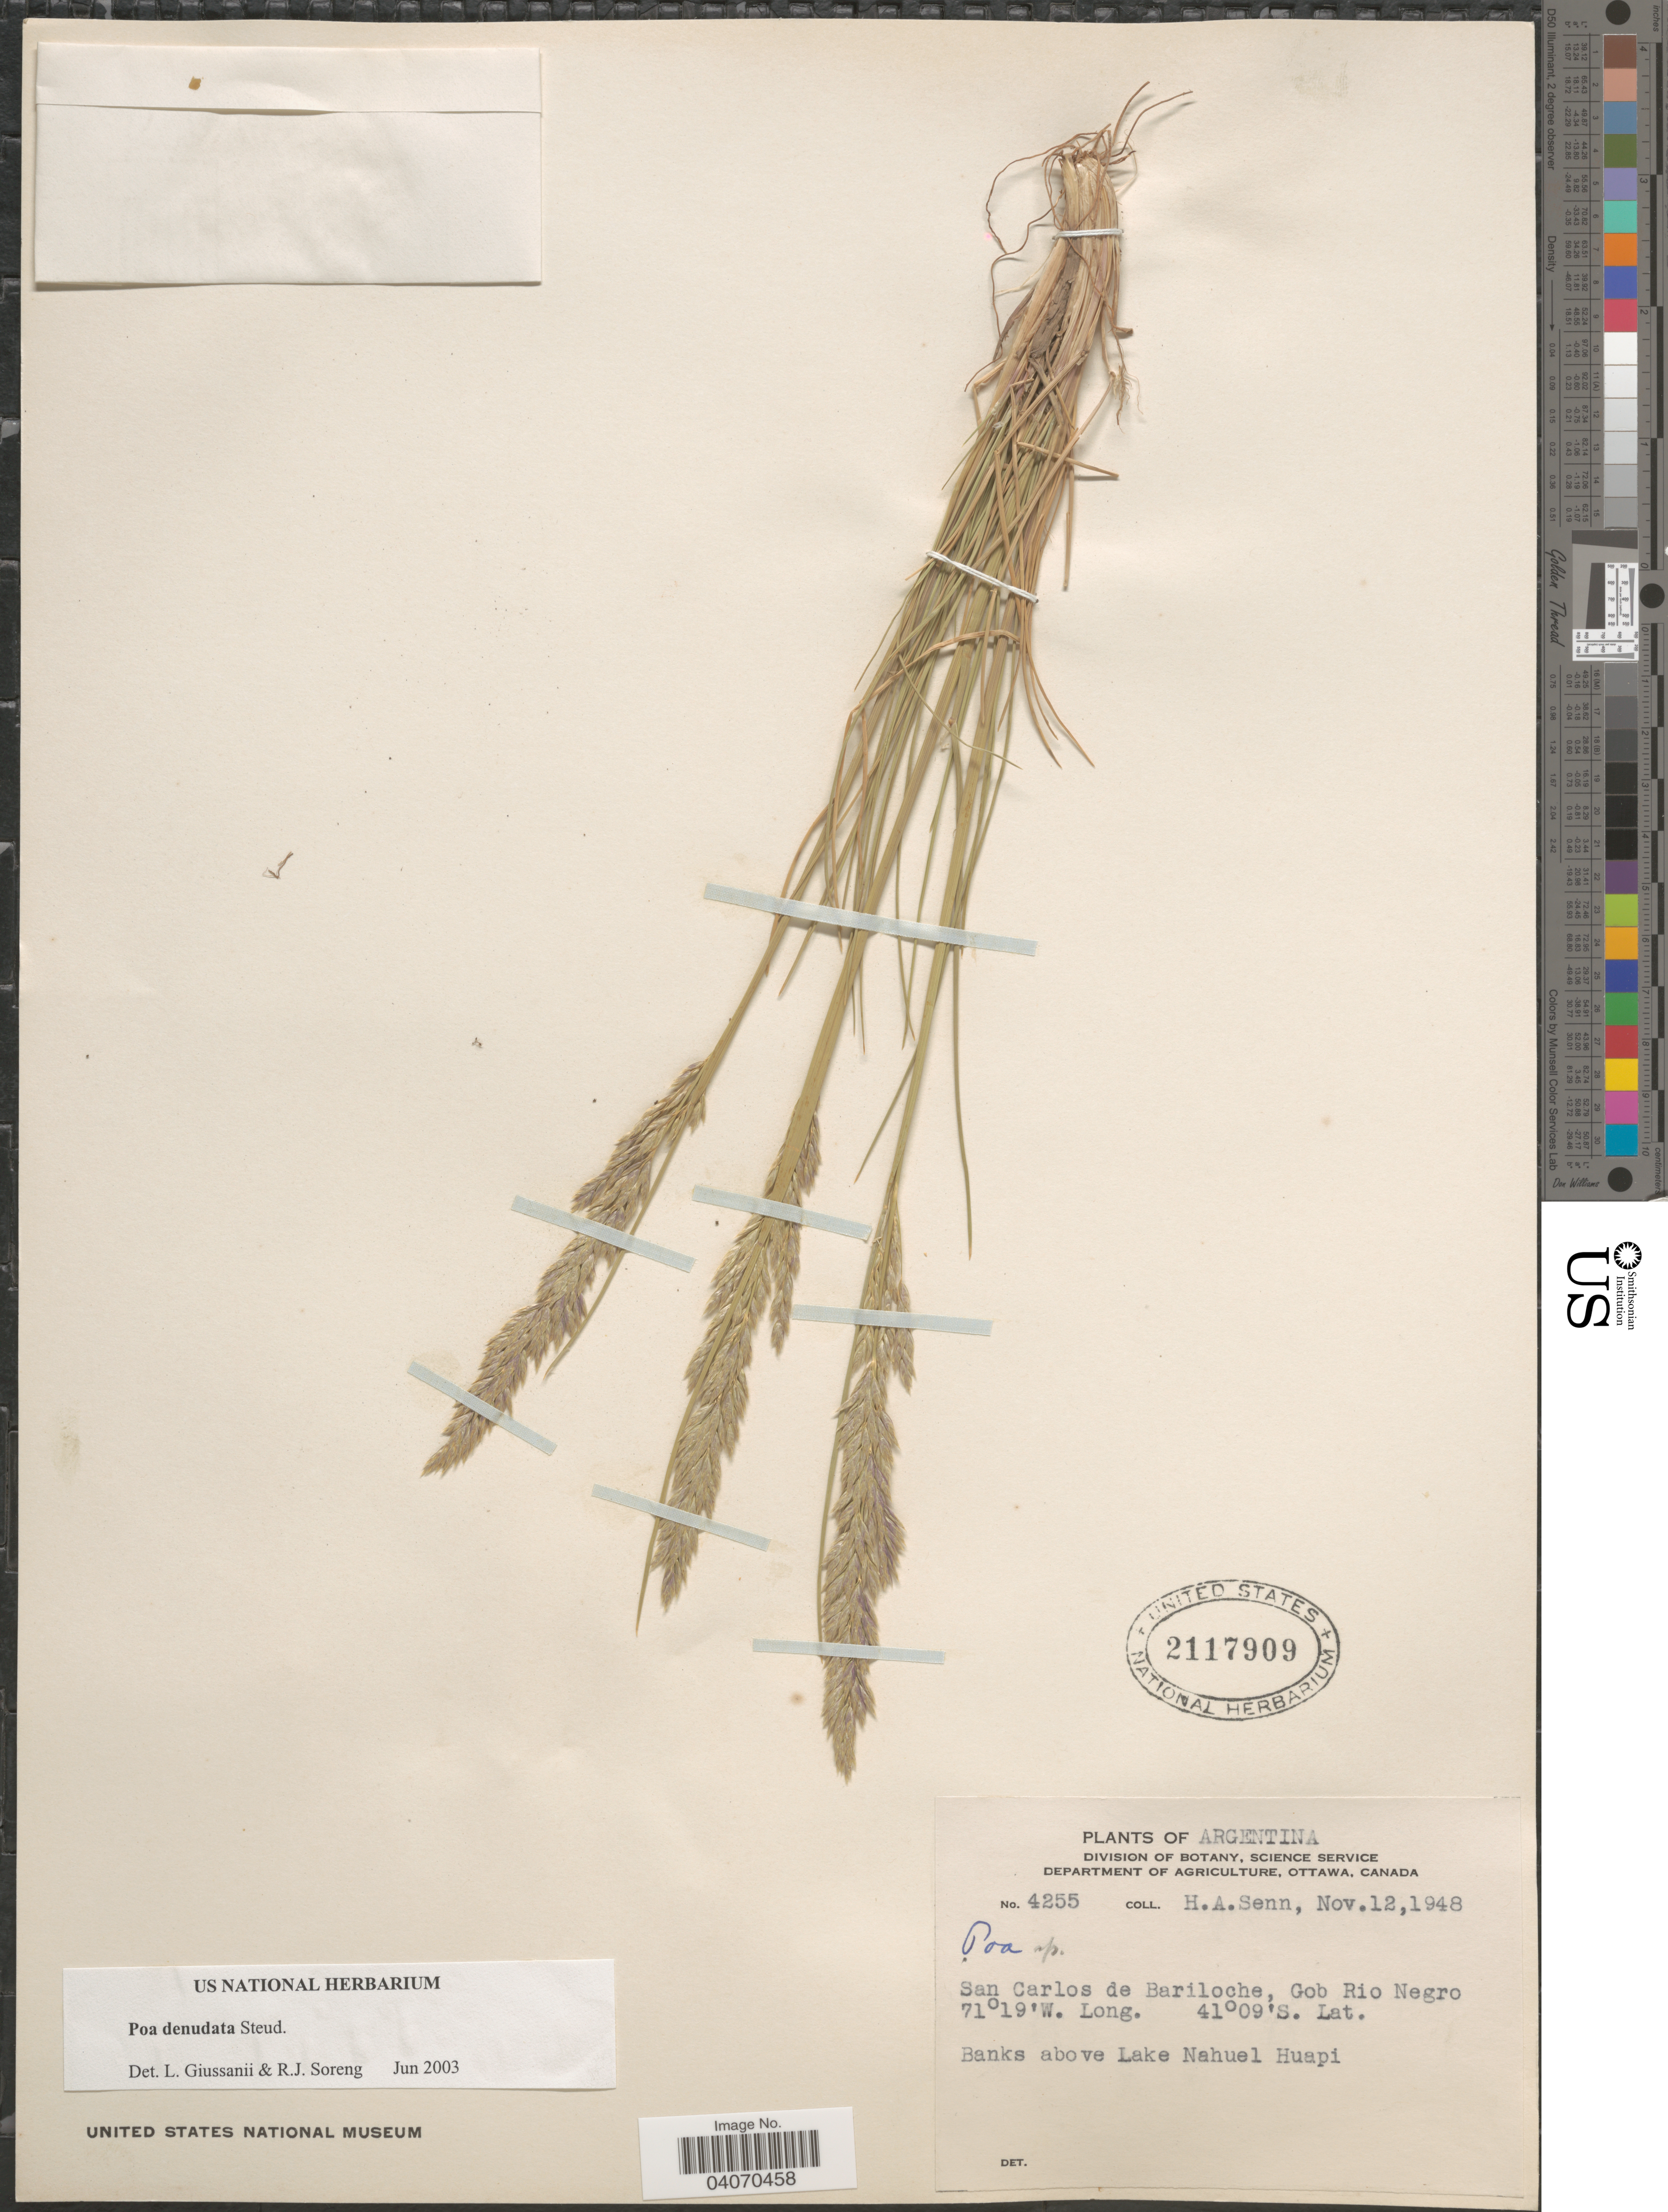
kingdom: Plantae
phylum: Tracheophyta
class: Liliopsida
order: Poales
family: Poaceae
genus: Poa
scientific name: Poa denudata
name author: Steud.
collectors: H. Senn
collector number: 4255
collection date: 1948-11-12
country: Argentina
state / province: Rio Negro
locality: San Carlos de Bariloche, Gob Rio Negro. Banks above Lake Nahuel Huapi.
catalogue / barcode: US 2117909